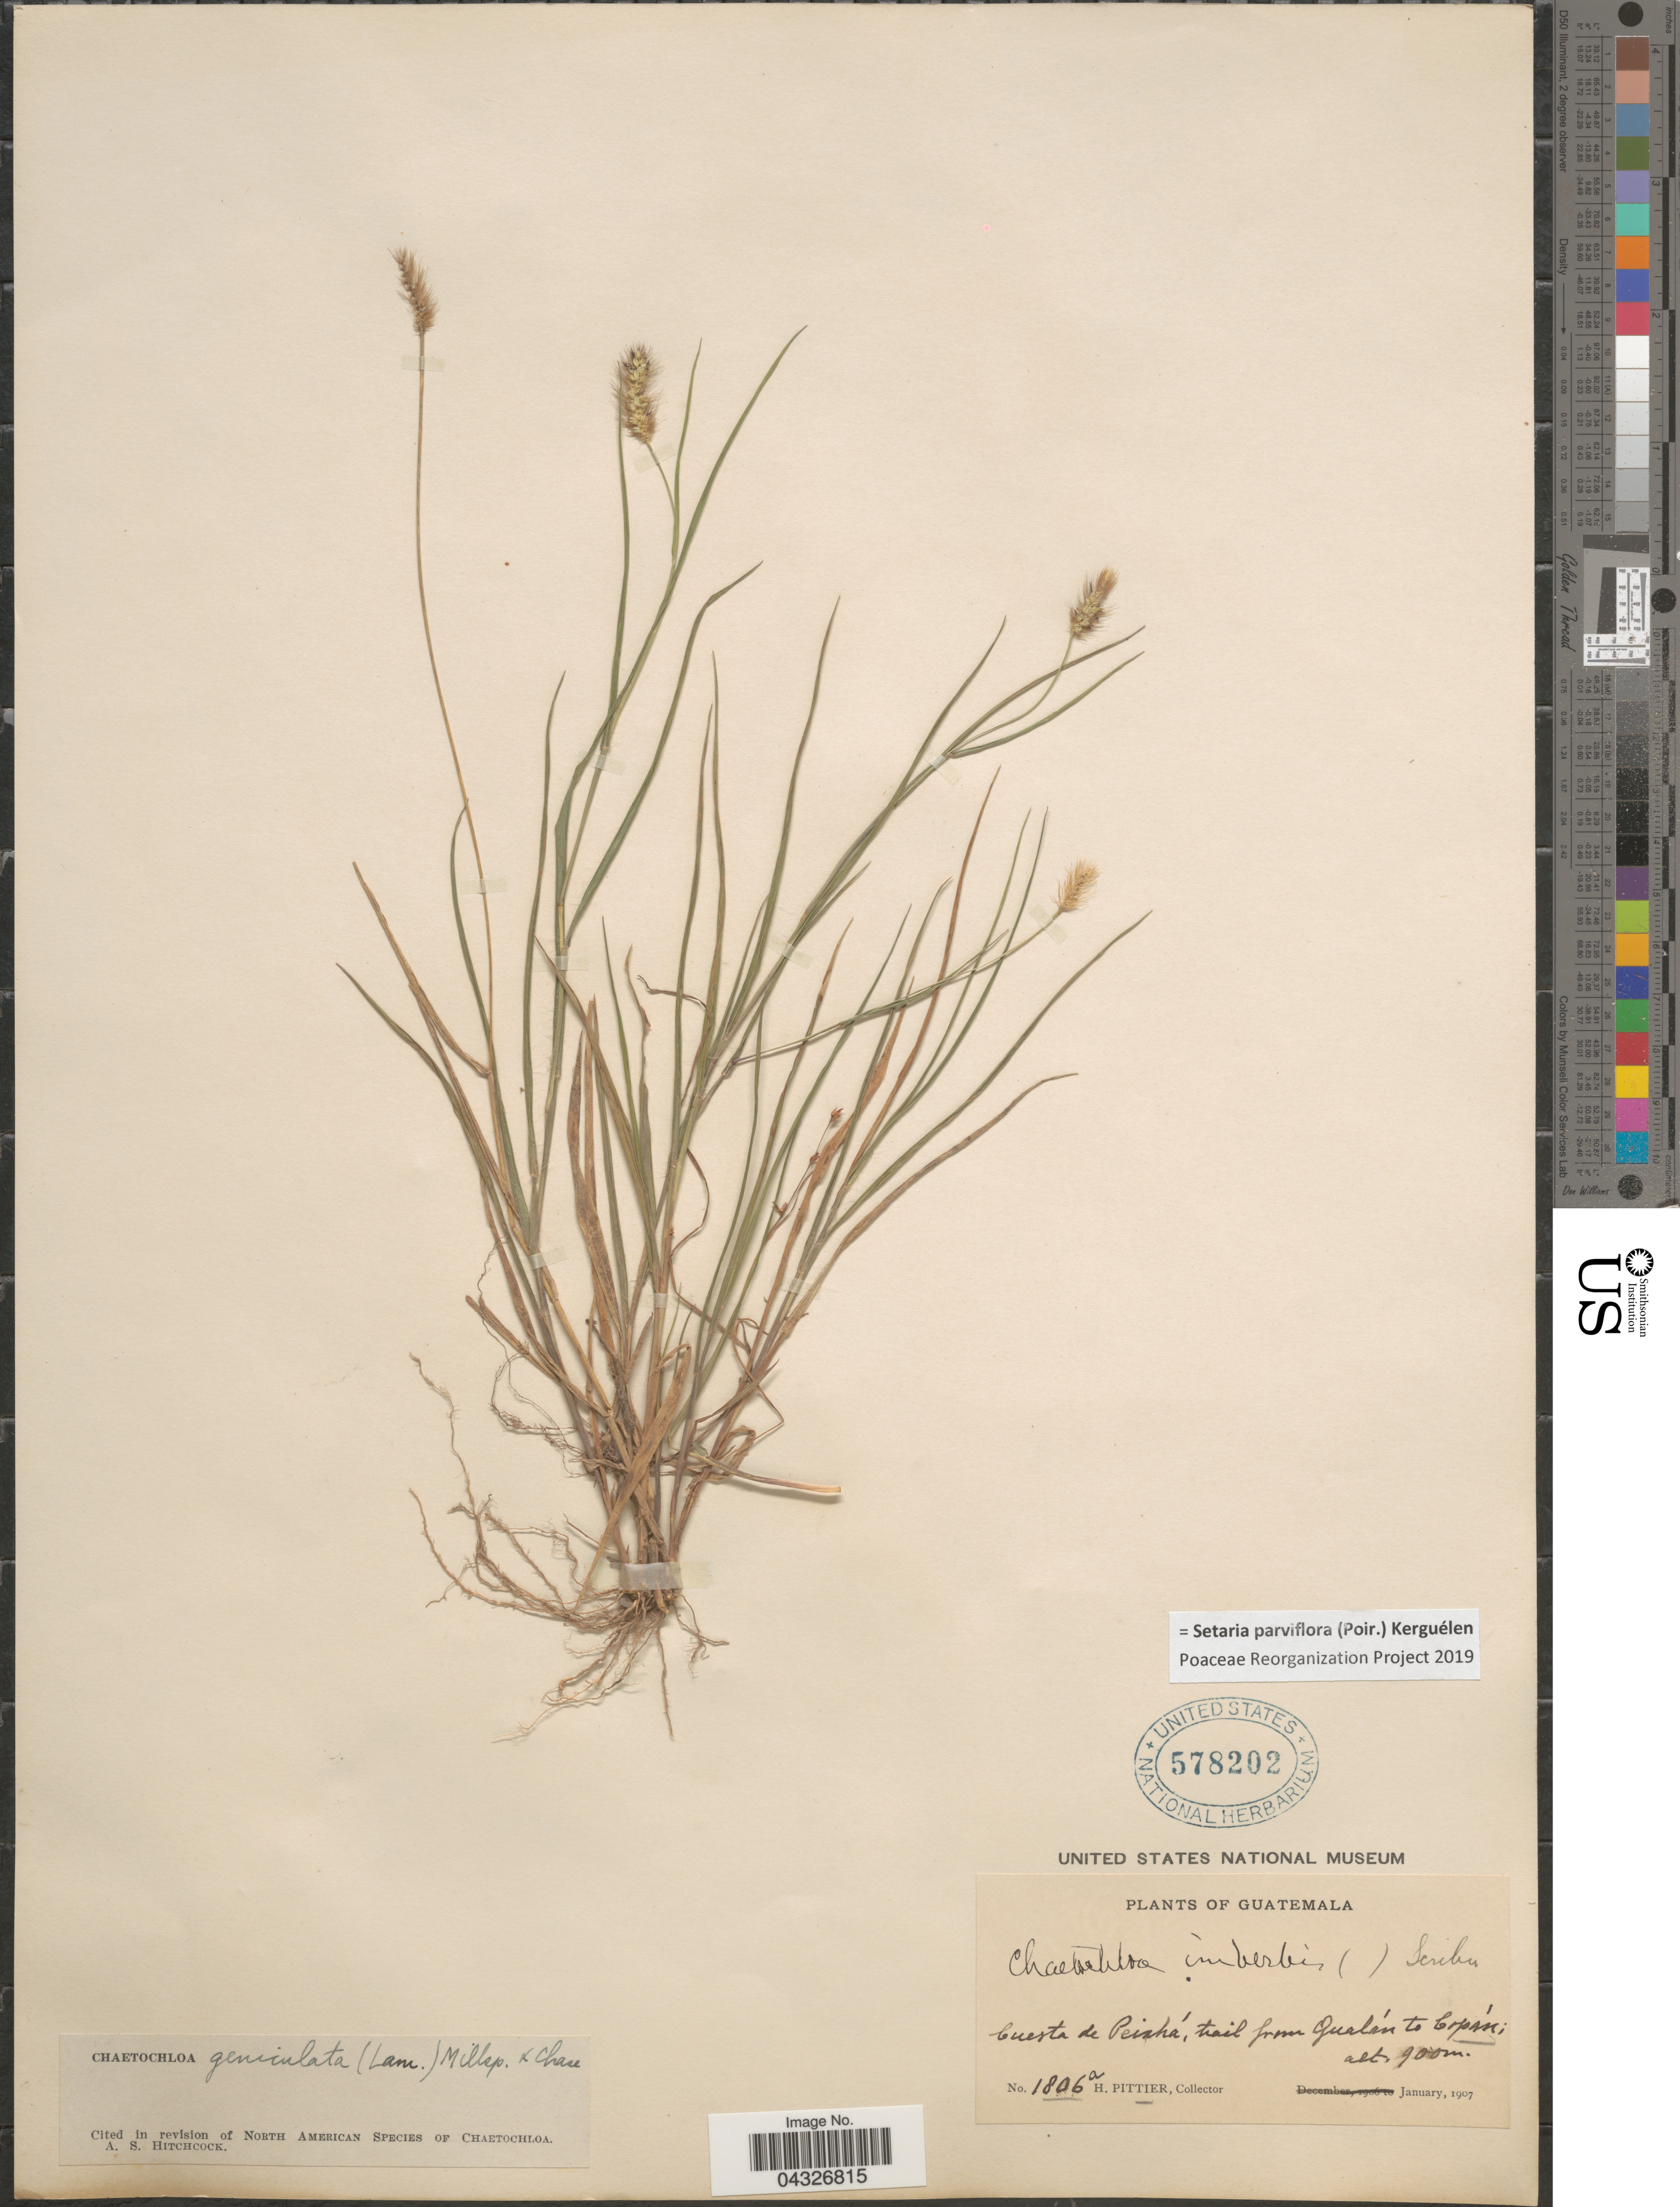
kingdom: Plantae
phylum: Tracheophyta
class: Liliopsida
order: Poales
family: Poaceae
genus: Setaria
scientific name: Setaria parviflora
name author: (Poir.) Kerguélen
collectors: H. F. Pittier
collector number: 1806a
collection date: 1907-01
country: Guatemala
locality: Cuesta de Peixhá, trail from Gualán to Copan.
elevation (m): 900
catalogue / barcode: US 578202